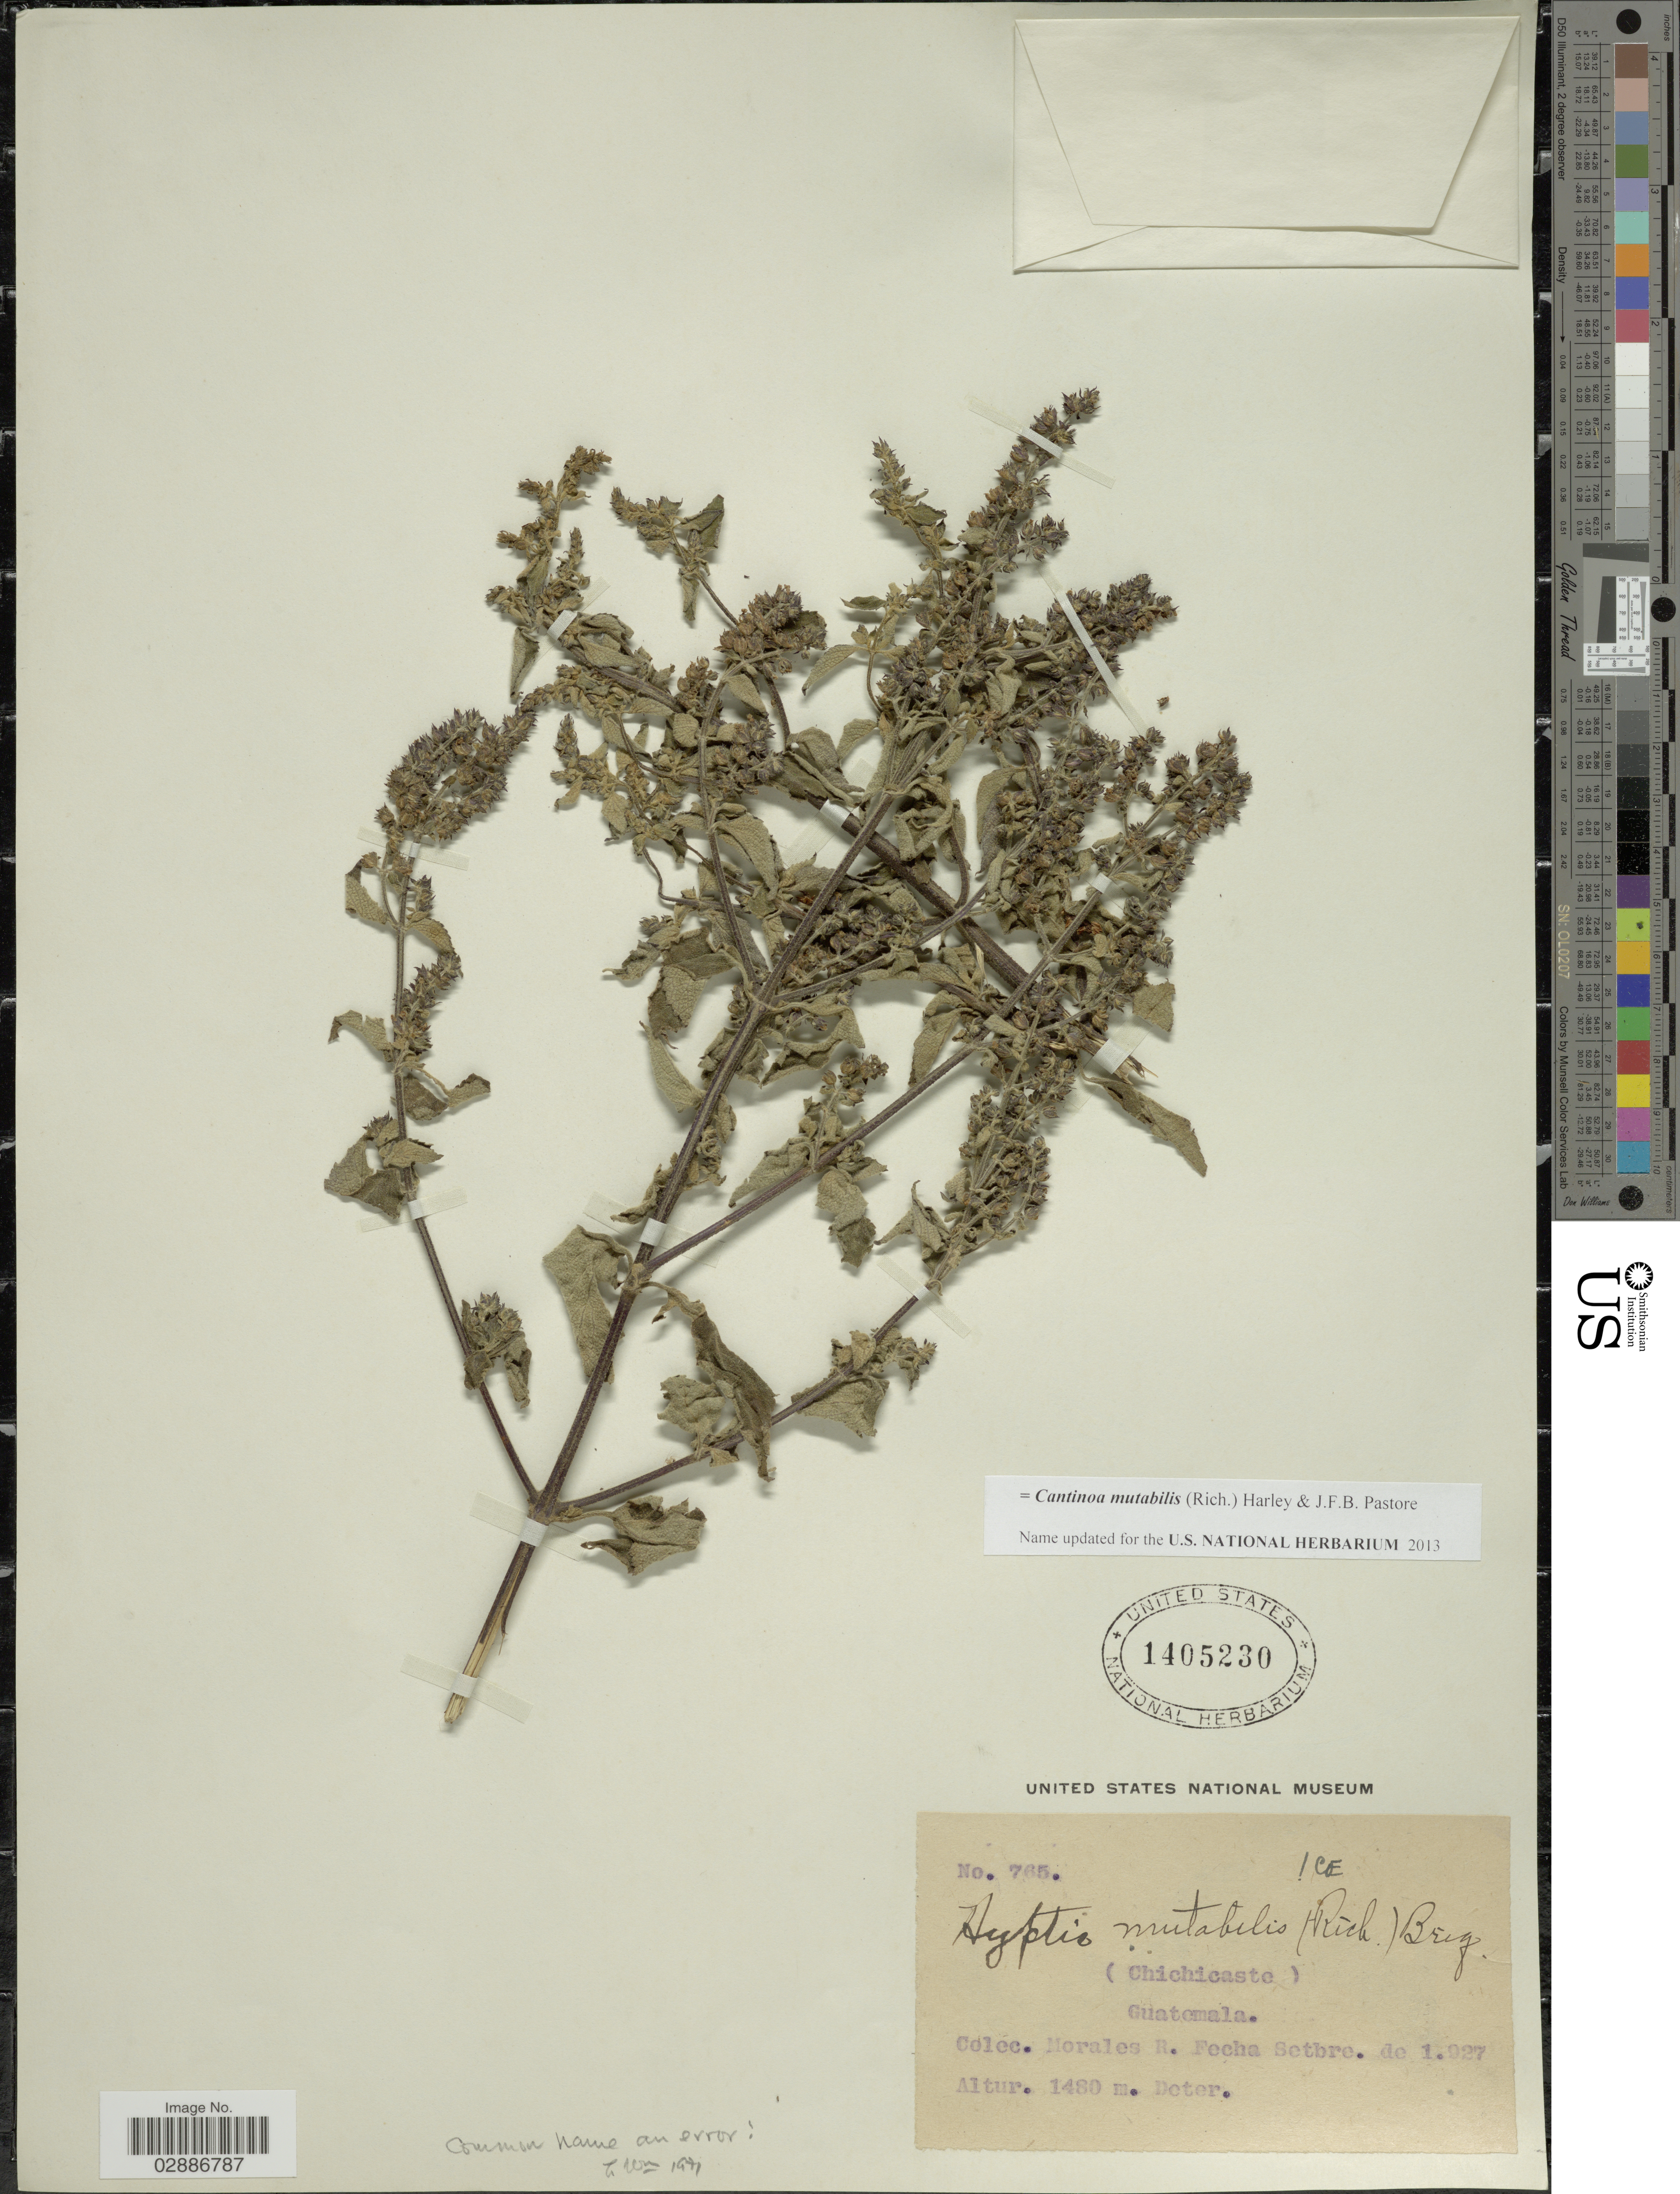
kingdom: Plantae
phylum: Tracheophyta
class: Magnoliopsida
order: Lamiales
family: Lamiaceae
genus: Cantinoa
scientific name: Cantinoa mutabilis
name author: (Rich.) Harley & J.F.B. Pastore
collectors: R. Morales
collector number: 765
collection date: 1927-09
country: Guatemala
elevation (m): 1480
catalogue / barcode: US 1405230